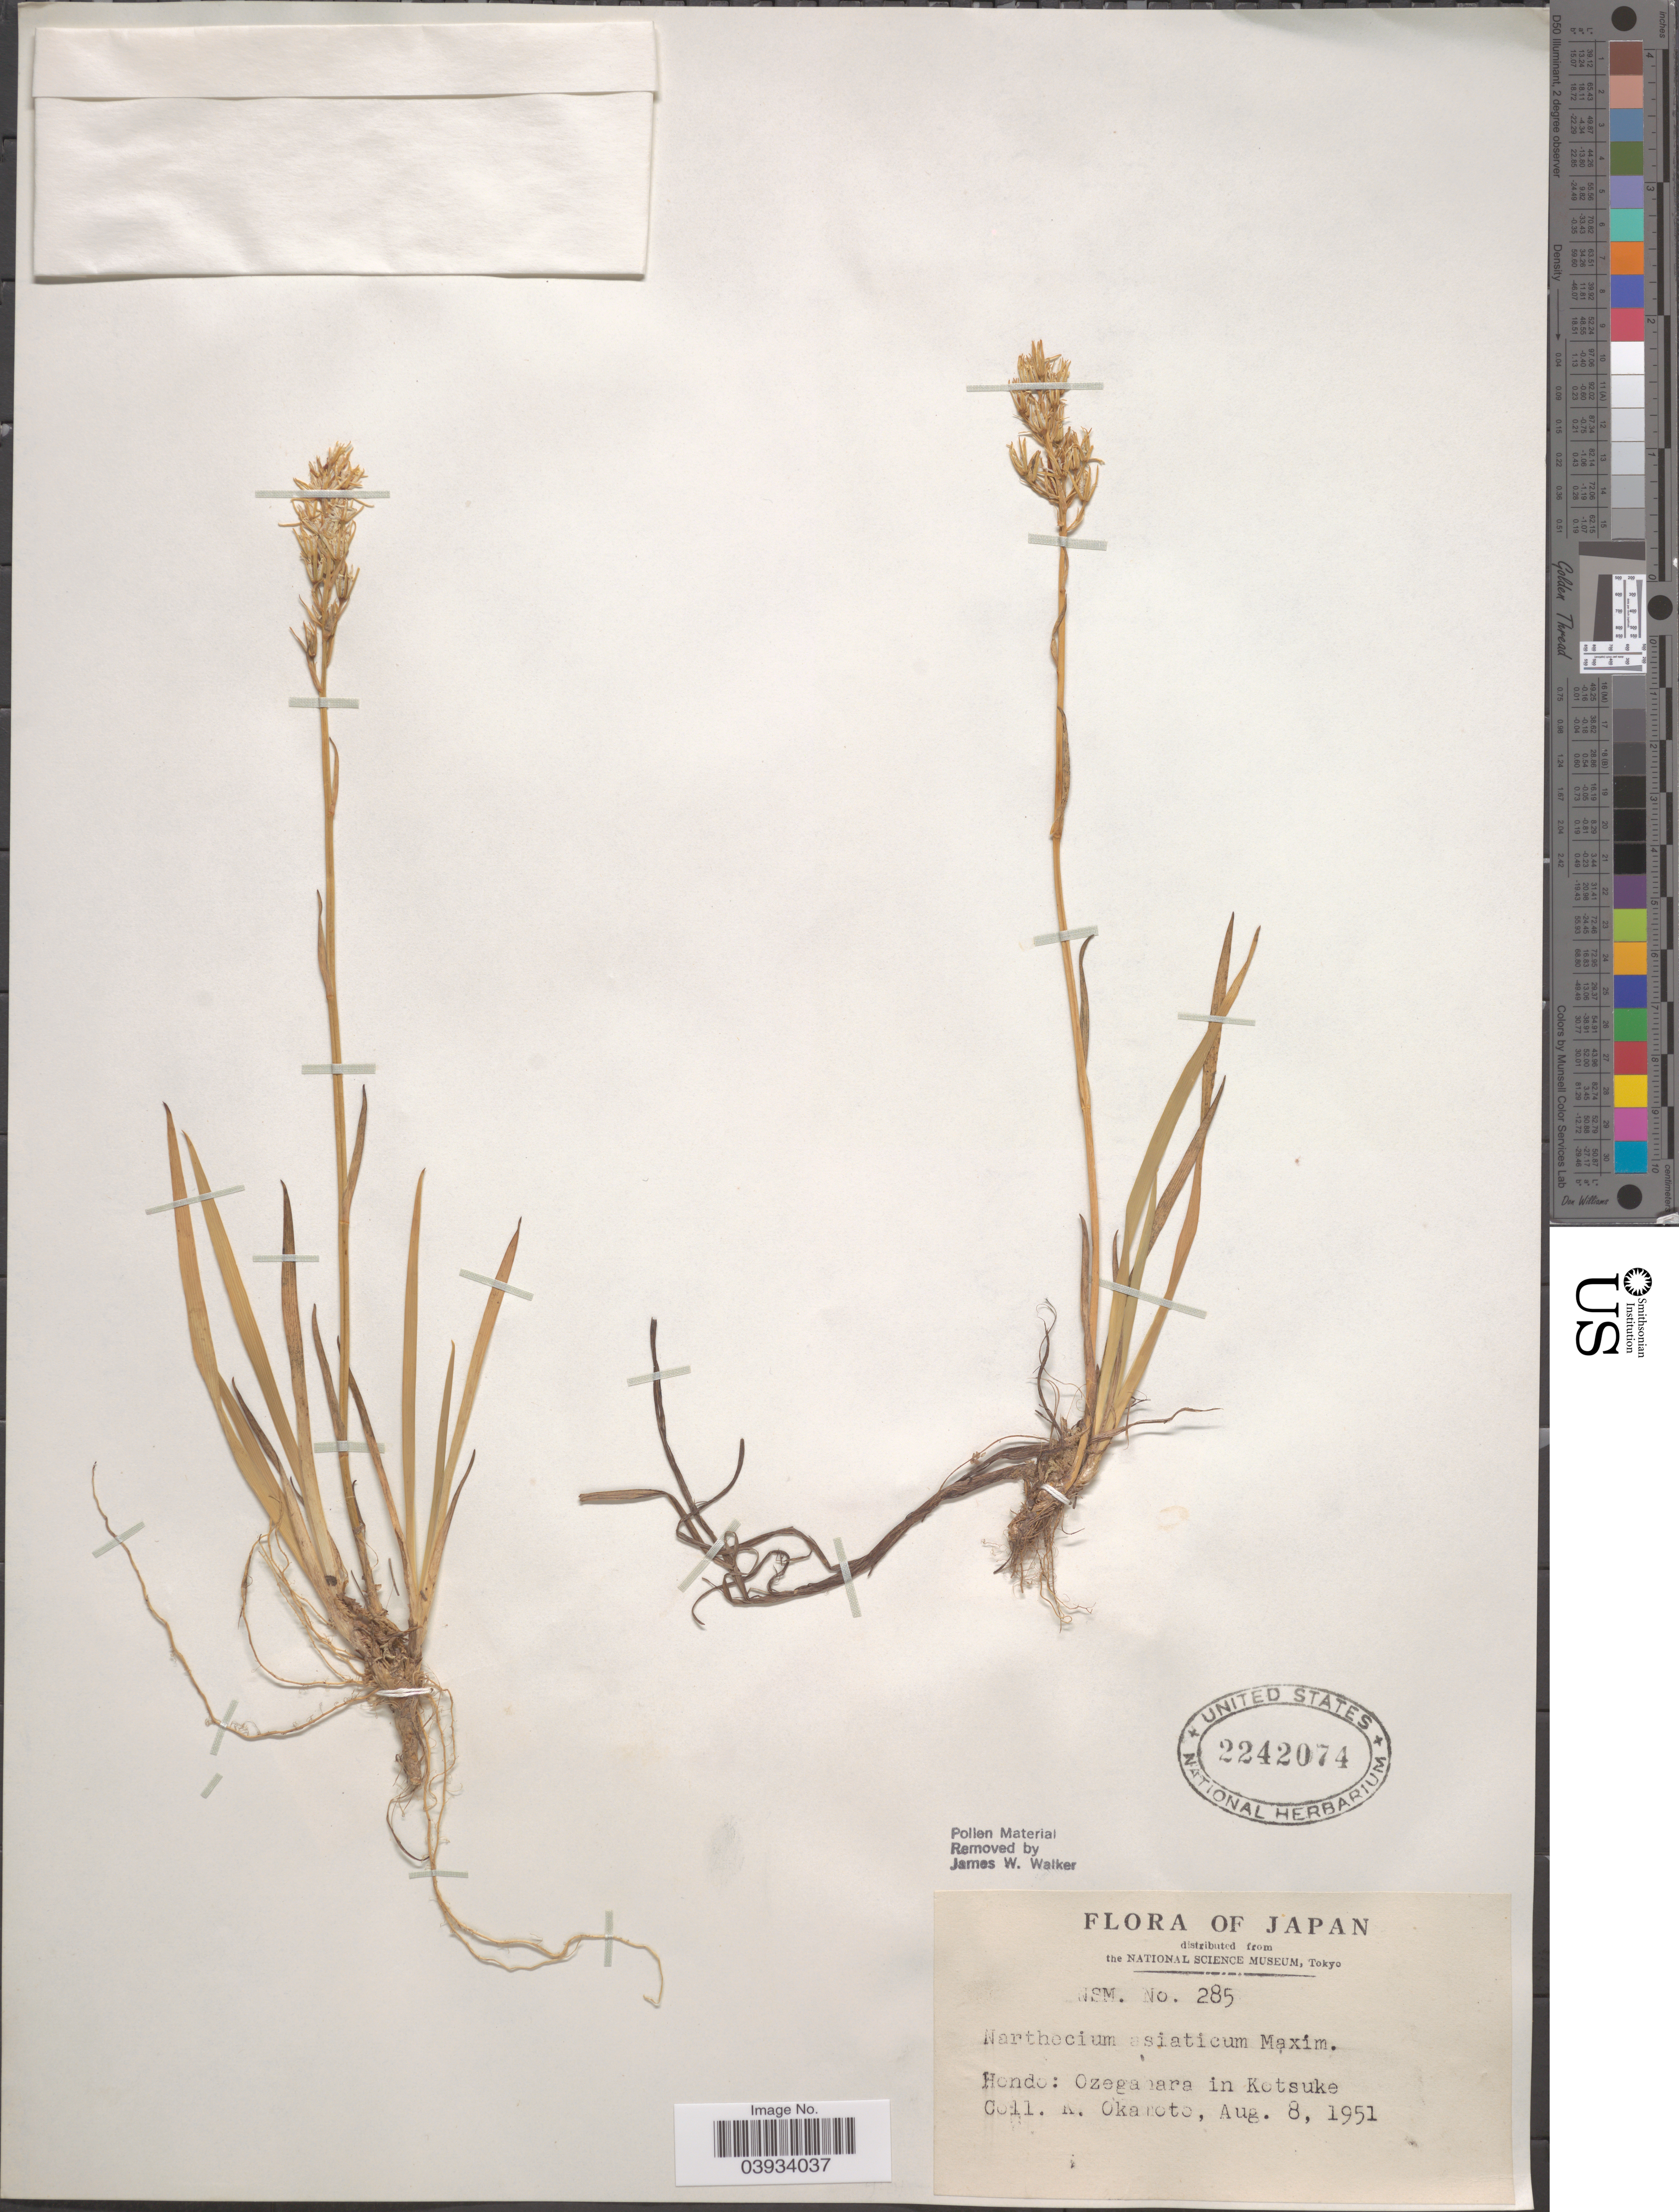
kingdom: Plantae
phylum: Tracheophyta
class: Liliopsida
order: Dioscoreales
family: Nartheciaceae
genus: Narthecium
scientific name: Narthecium asiaticum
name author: Maxim.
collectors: K. Okamoto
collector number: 285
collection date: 1951-08-08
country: Japan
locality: Hondo: Ozeganara in Kotsuke.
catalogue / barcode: US 2242074